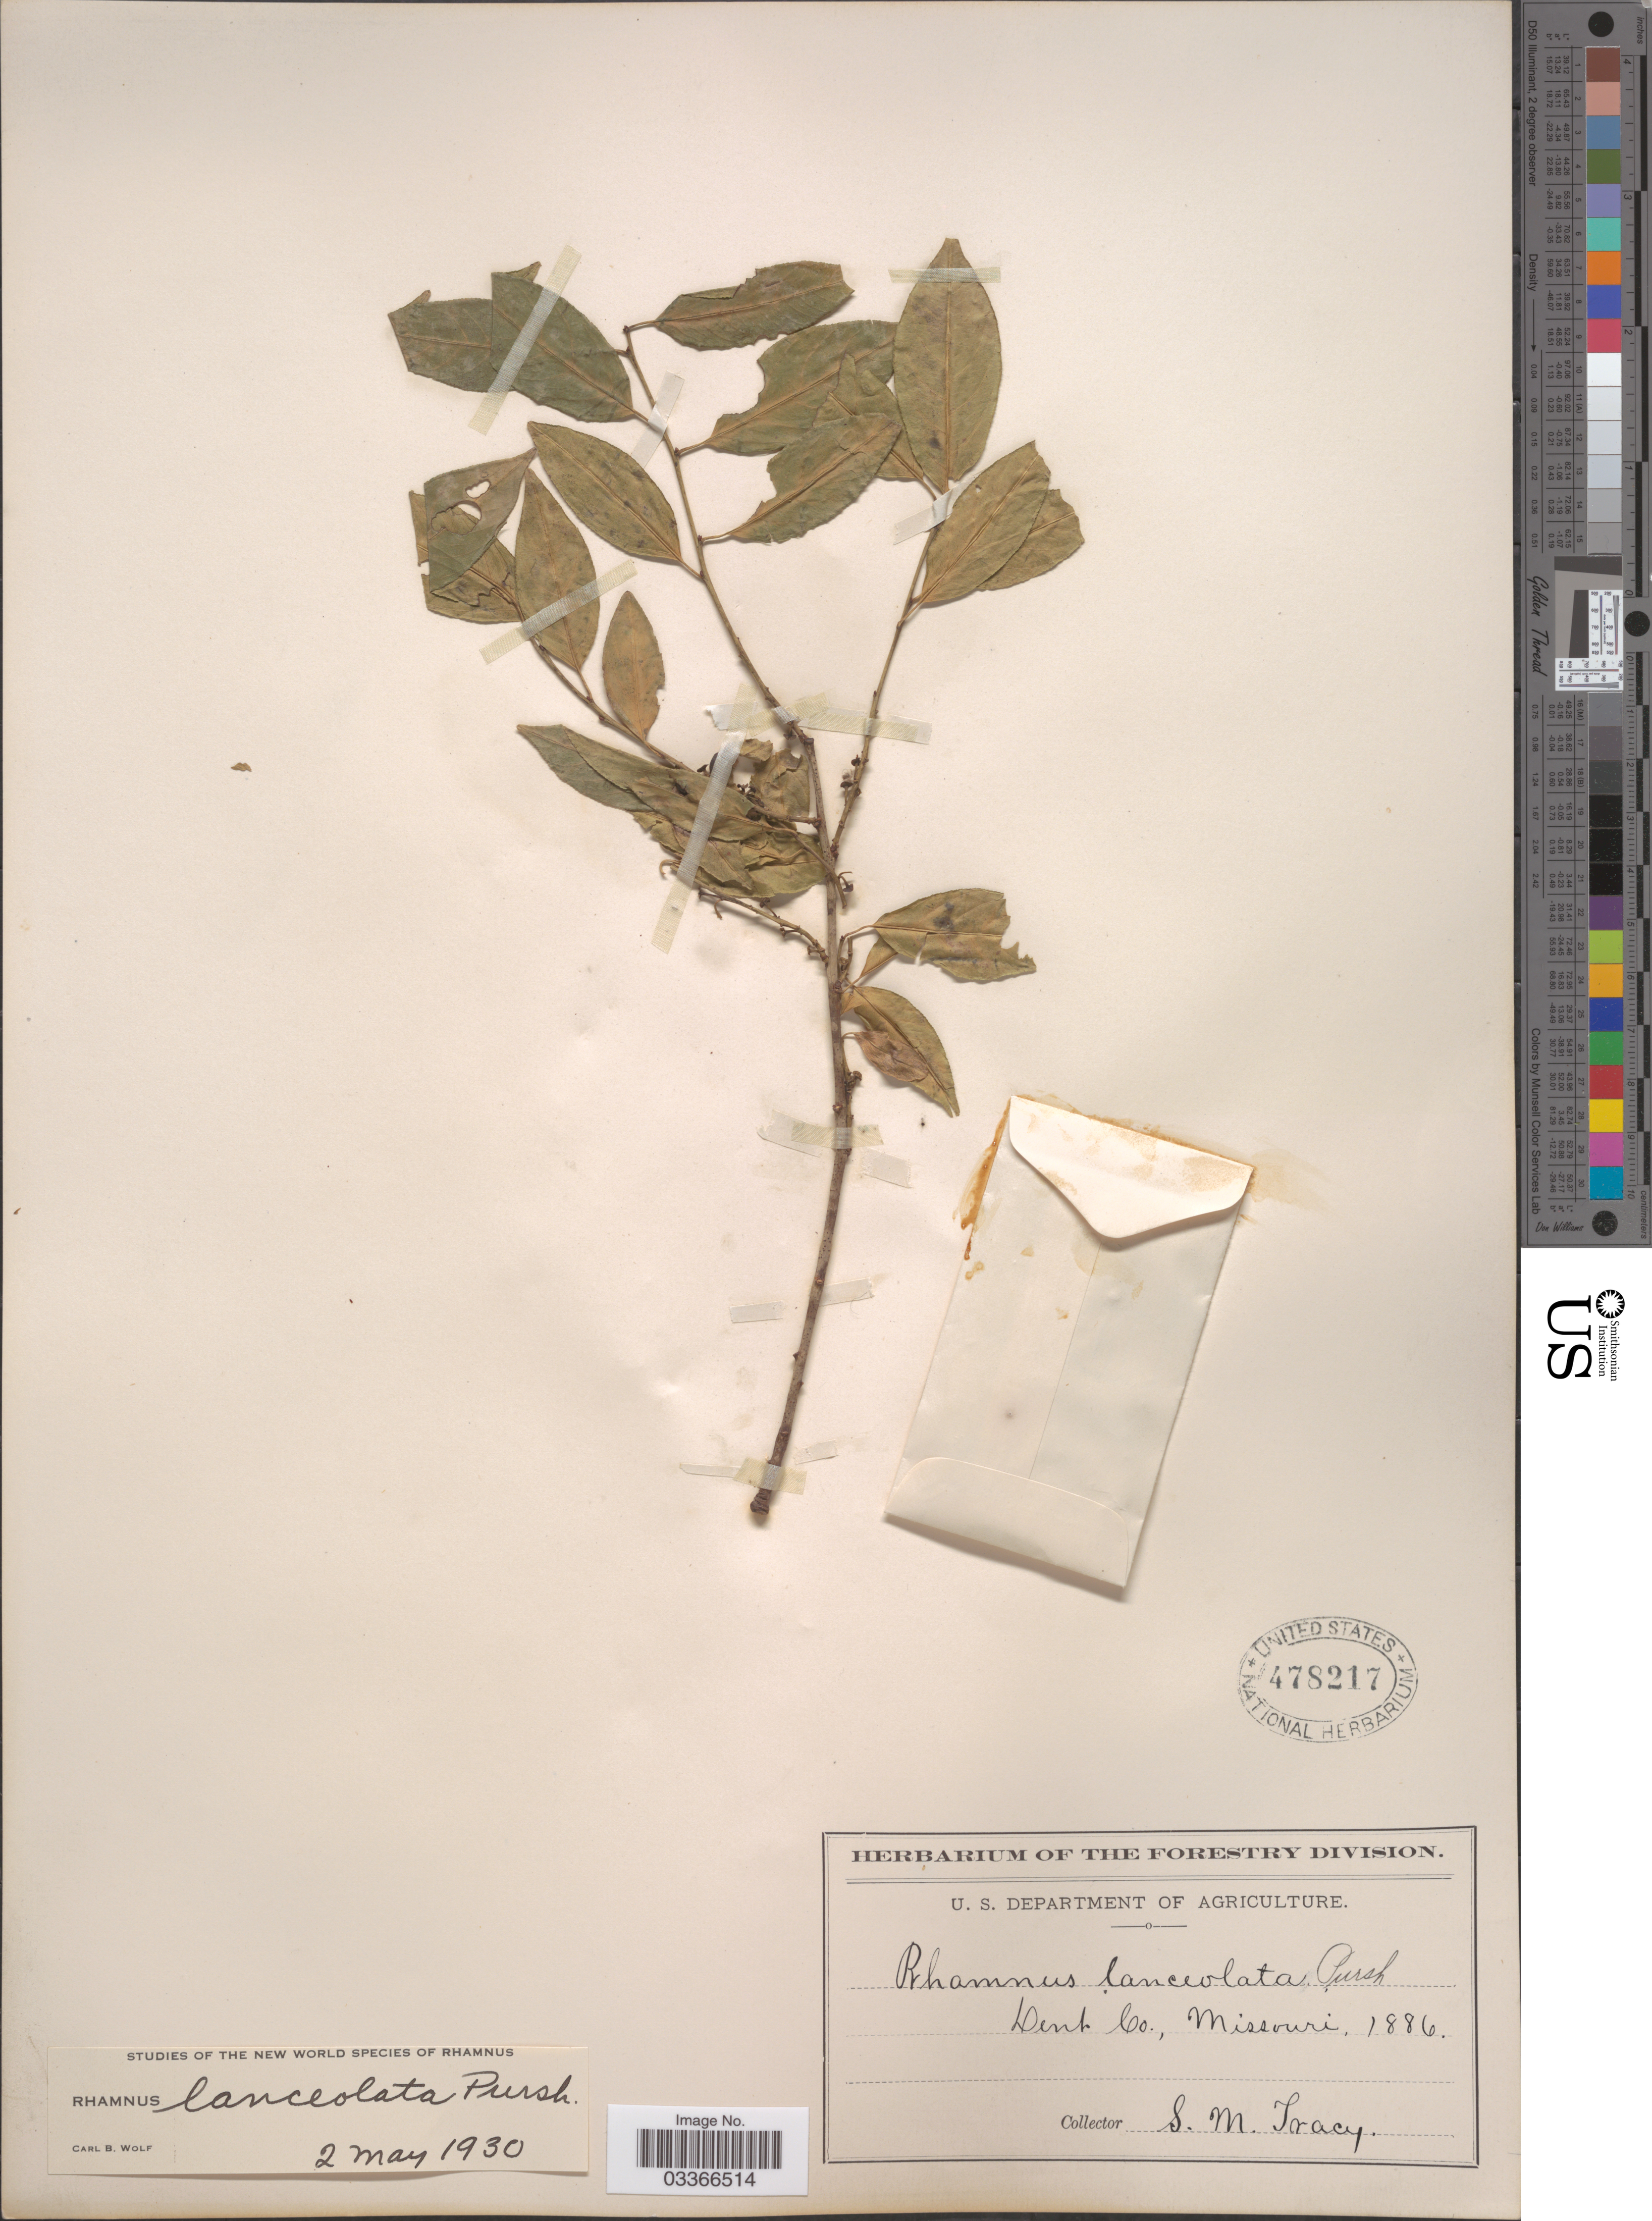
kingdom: Plantae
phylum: Tracheophyta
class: Magnoliopsida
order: Rosales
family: Rhamnaceae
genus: Rhamnus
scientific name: Rhamnus lanceolata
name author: Pursh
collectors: S. M. Tracy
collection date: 1886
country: United States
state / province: Missouri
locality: Dent Co.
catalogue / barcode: US 478217